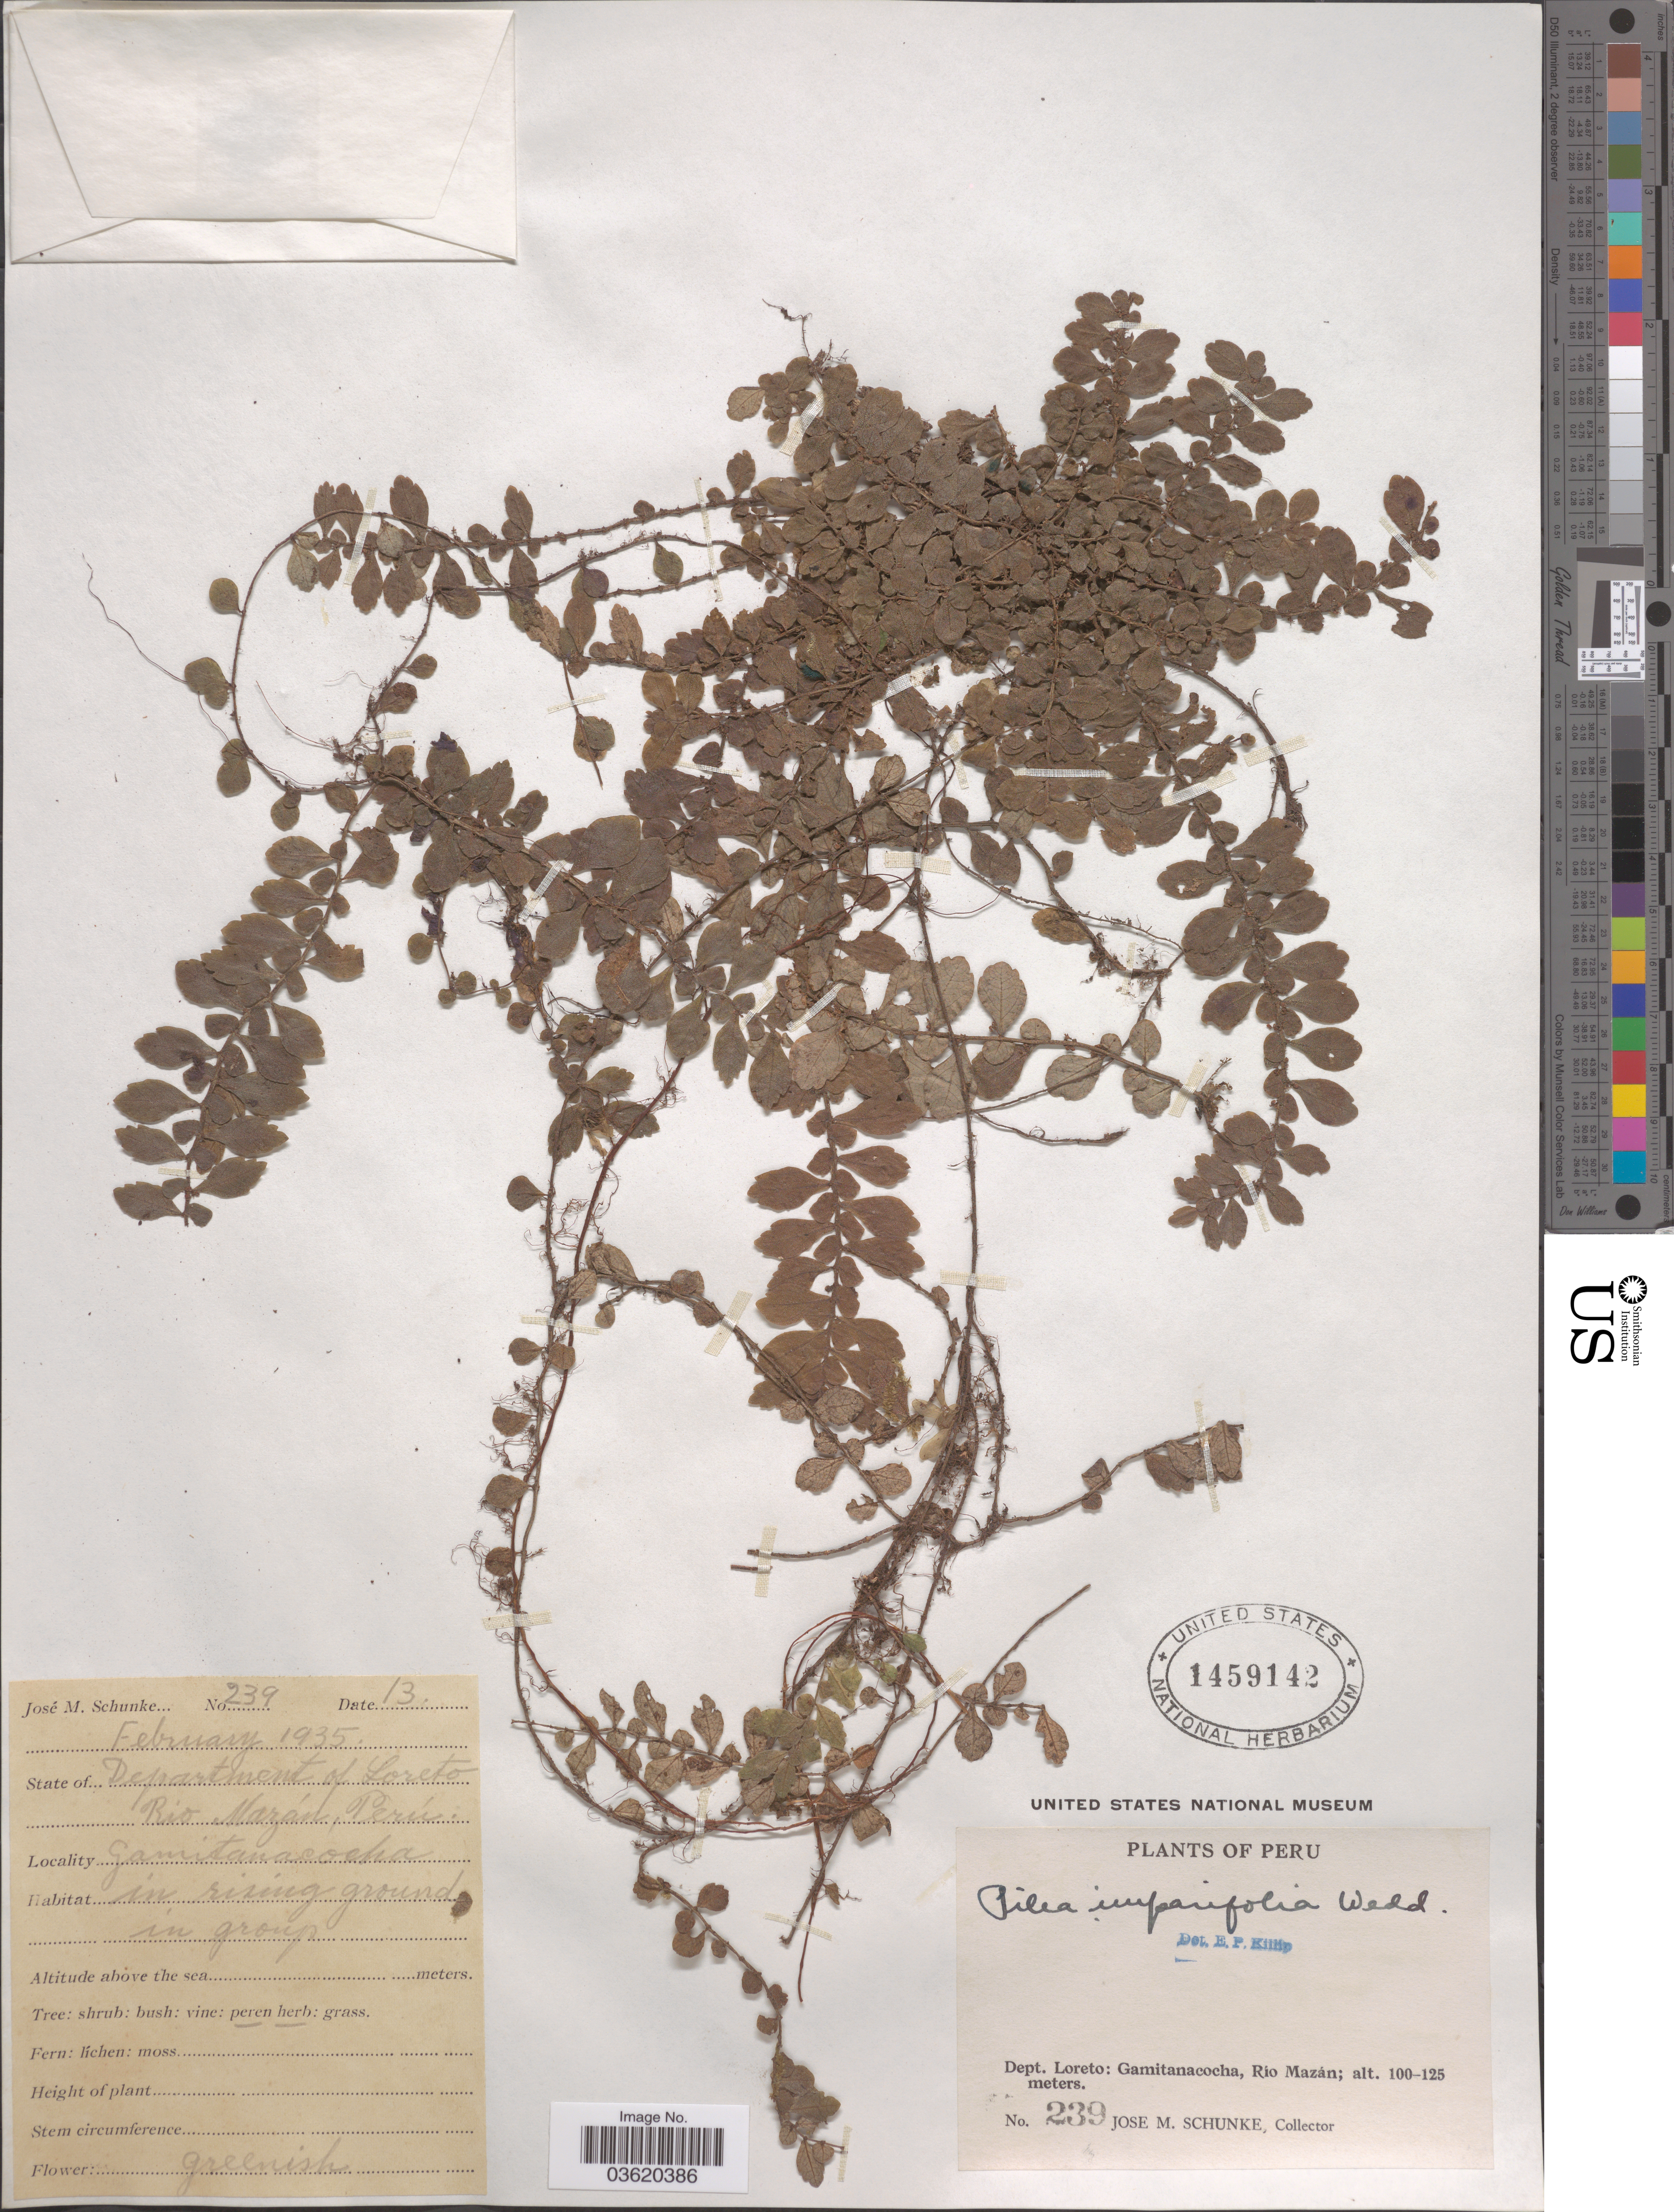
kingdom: Plantae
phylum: Tracheophyta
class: Magnoliopsida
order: Rosales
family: Urticaceae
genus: Pilea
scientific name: Pilea imparifolia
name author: Wedd.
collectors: J. M. Schunke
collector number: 239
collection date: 1935-02-13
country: Peru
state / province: Loreto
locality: Department of Loreto. Rio Mazán, Gamitanacocha.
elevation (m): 100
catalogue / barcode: US 1459142